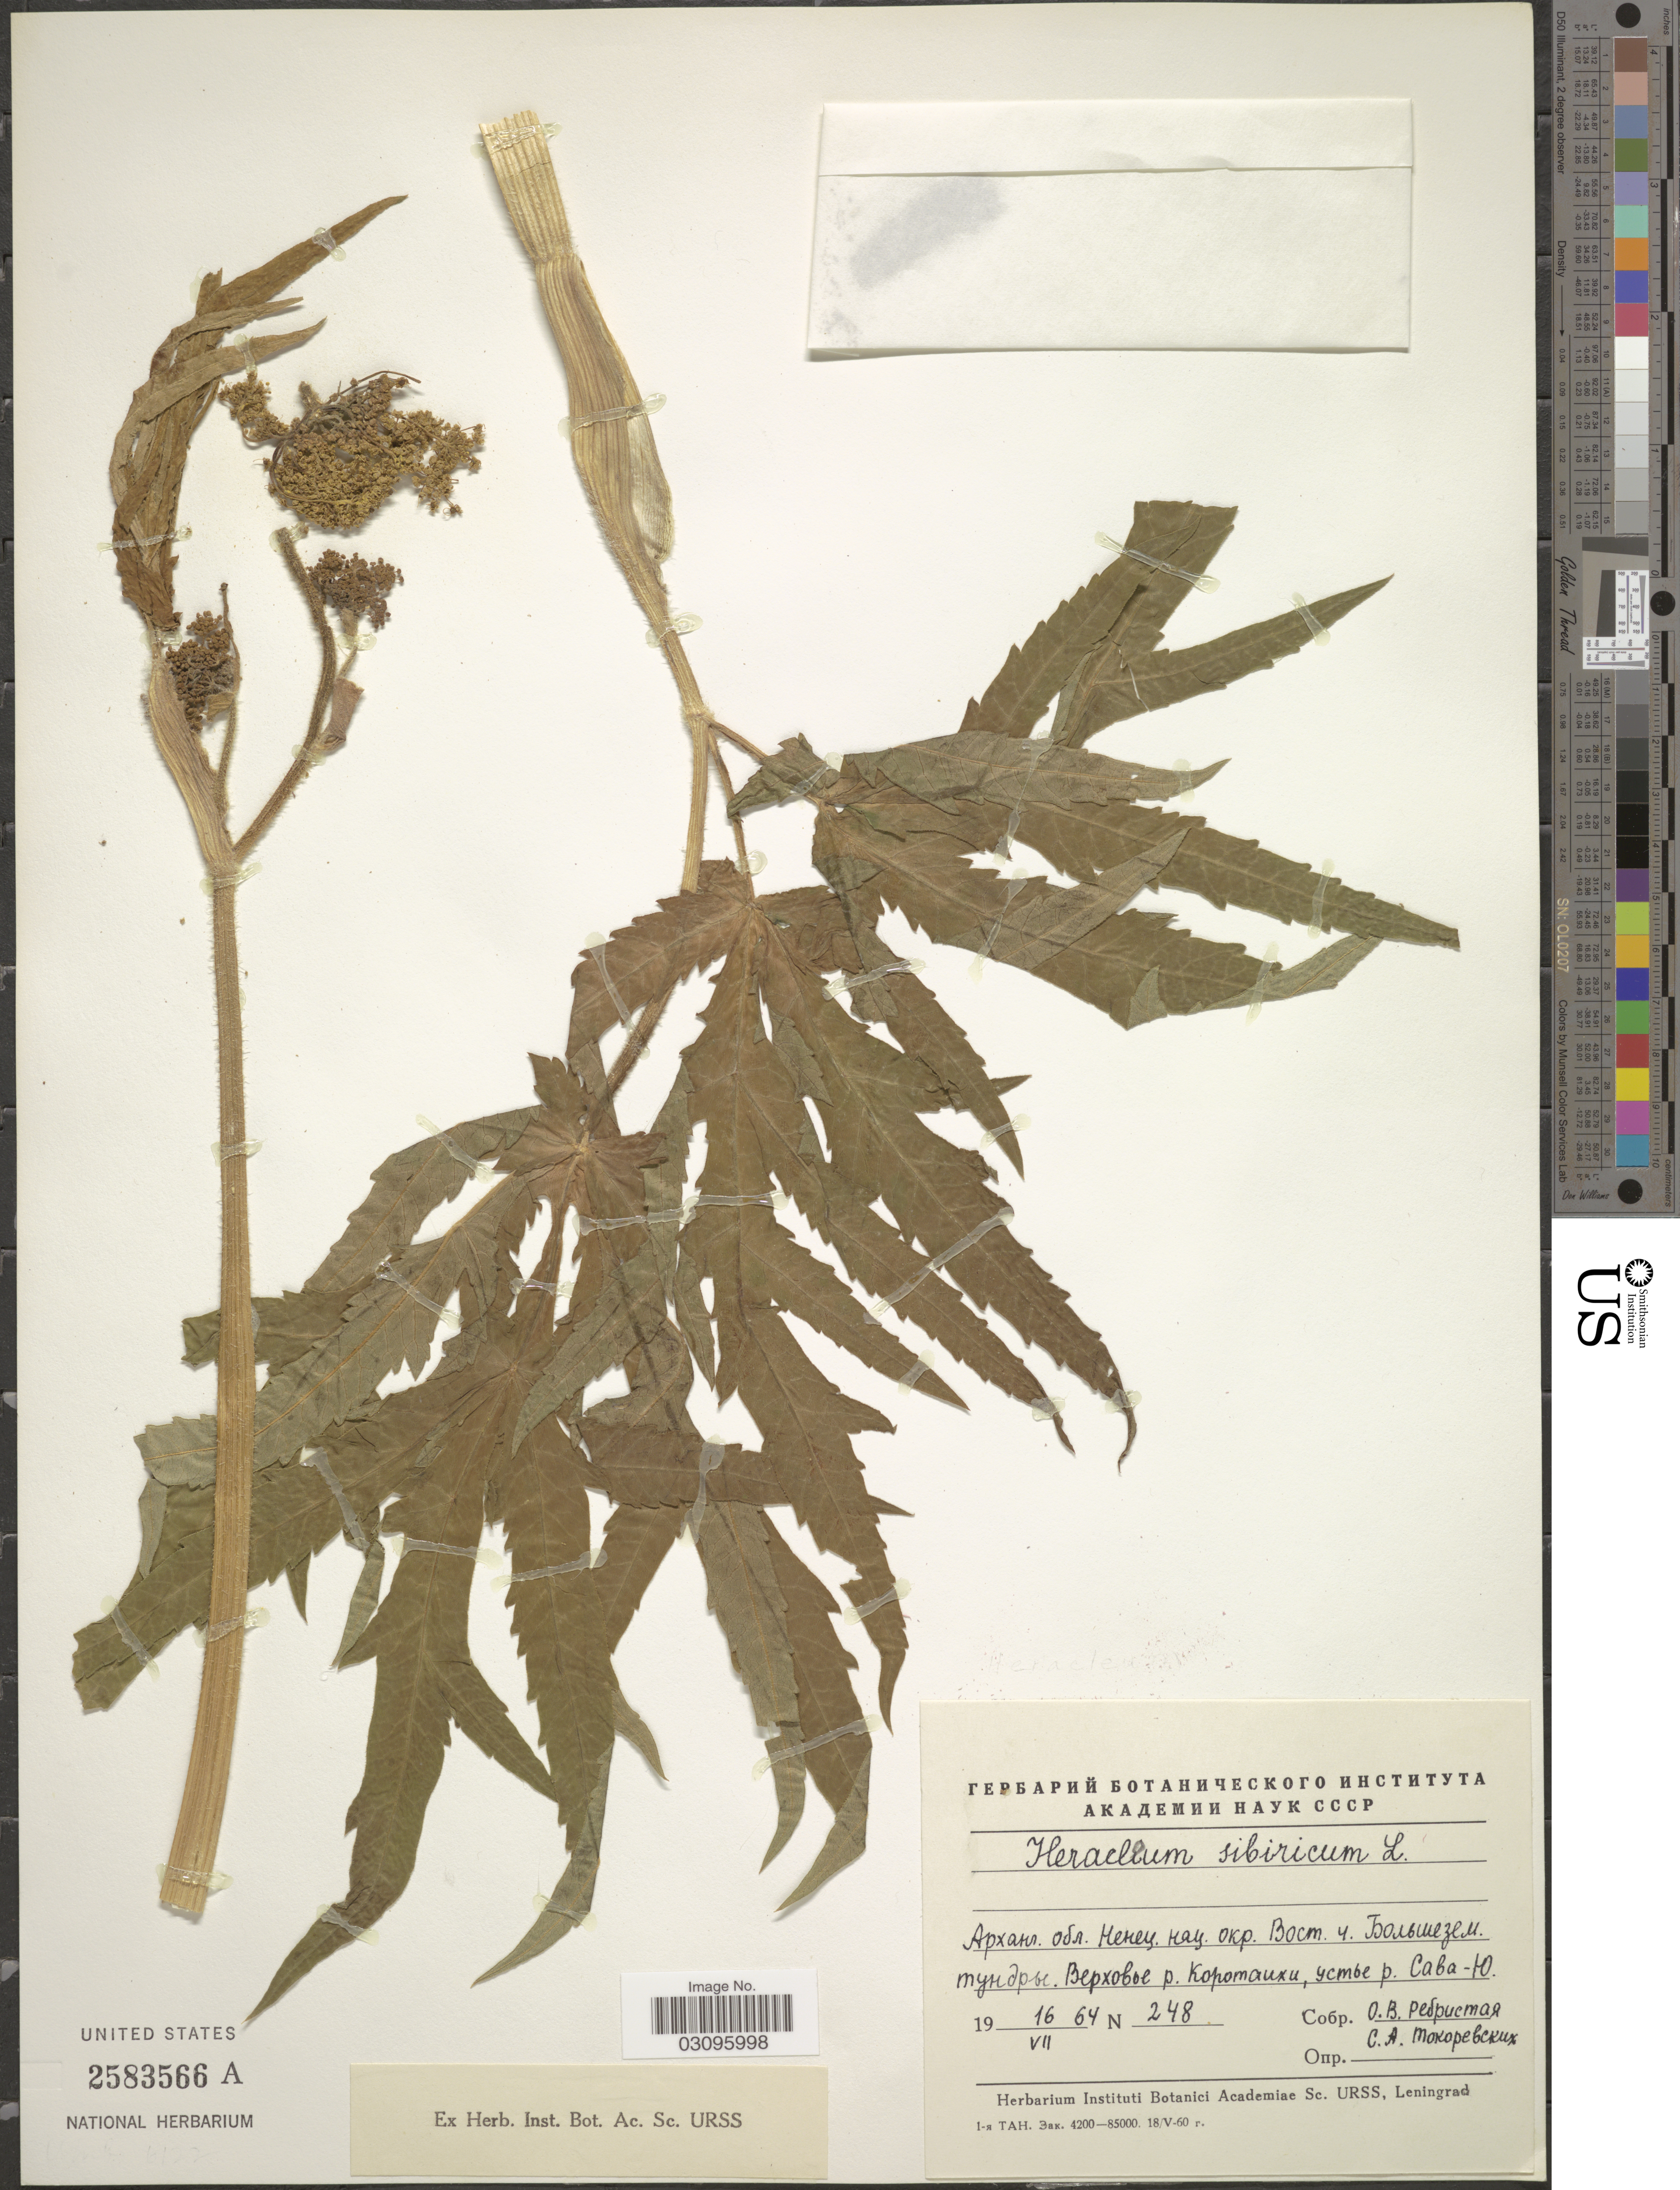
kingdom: Plantae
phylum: Tracheophyta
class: Magnoliopsida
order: Apiales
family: Apiaceae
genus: Heracleum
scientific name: Heracleum sibiricum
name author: L.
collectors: O. Rebristaya & S. Tokorevskikh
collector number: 248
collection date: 1964-07-16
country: Russian Federation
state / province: Arkhangelsk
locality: Rivers Korotaikha and Sava-U.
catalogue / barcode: US 2583566A